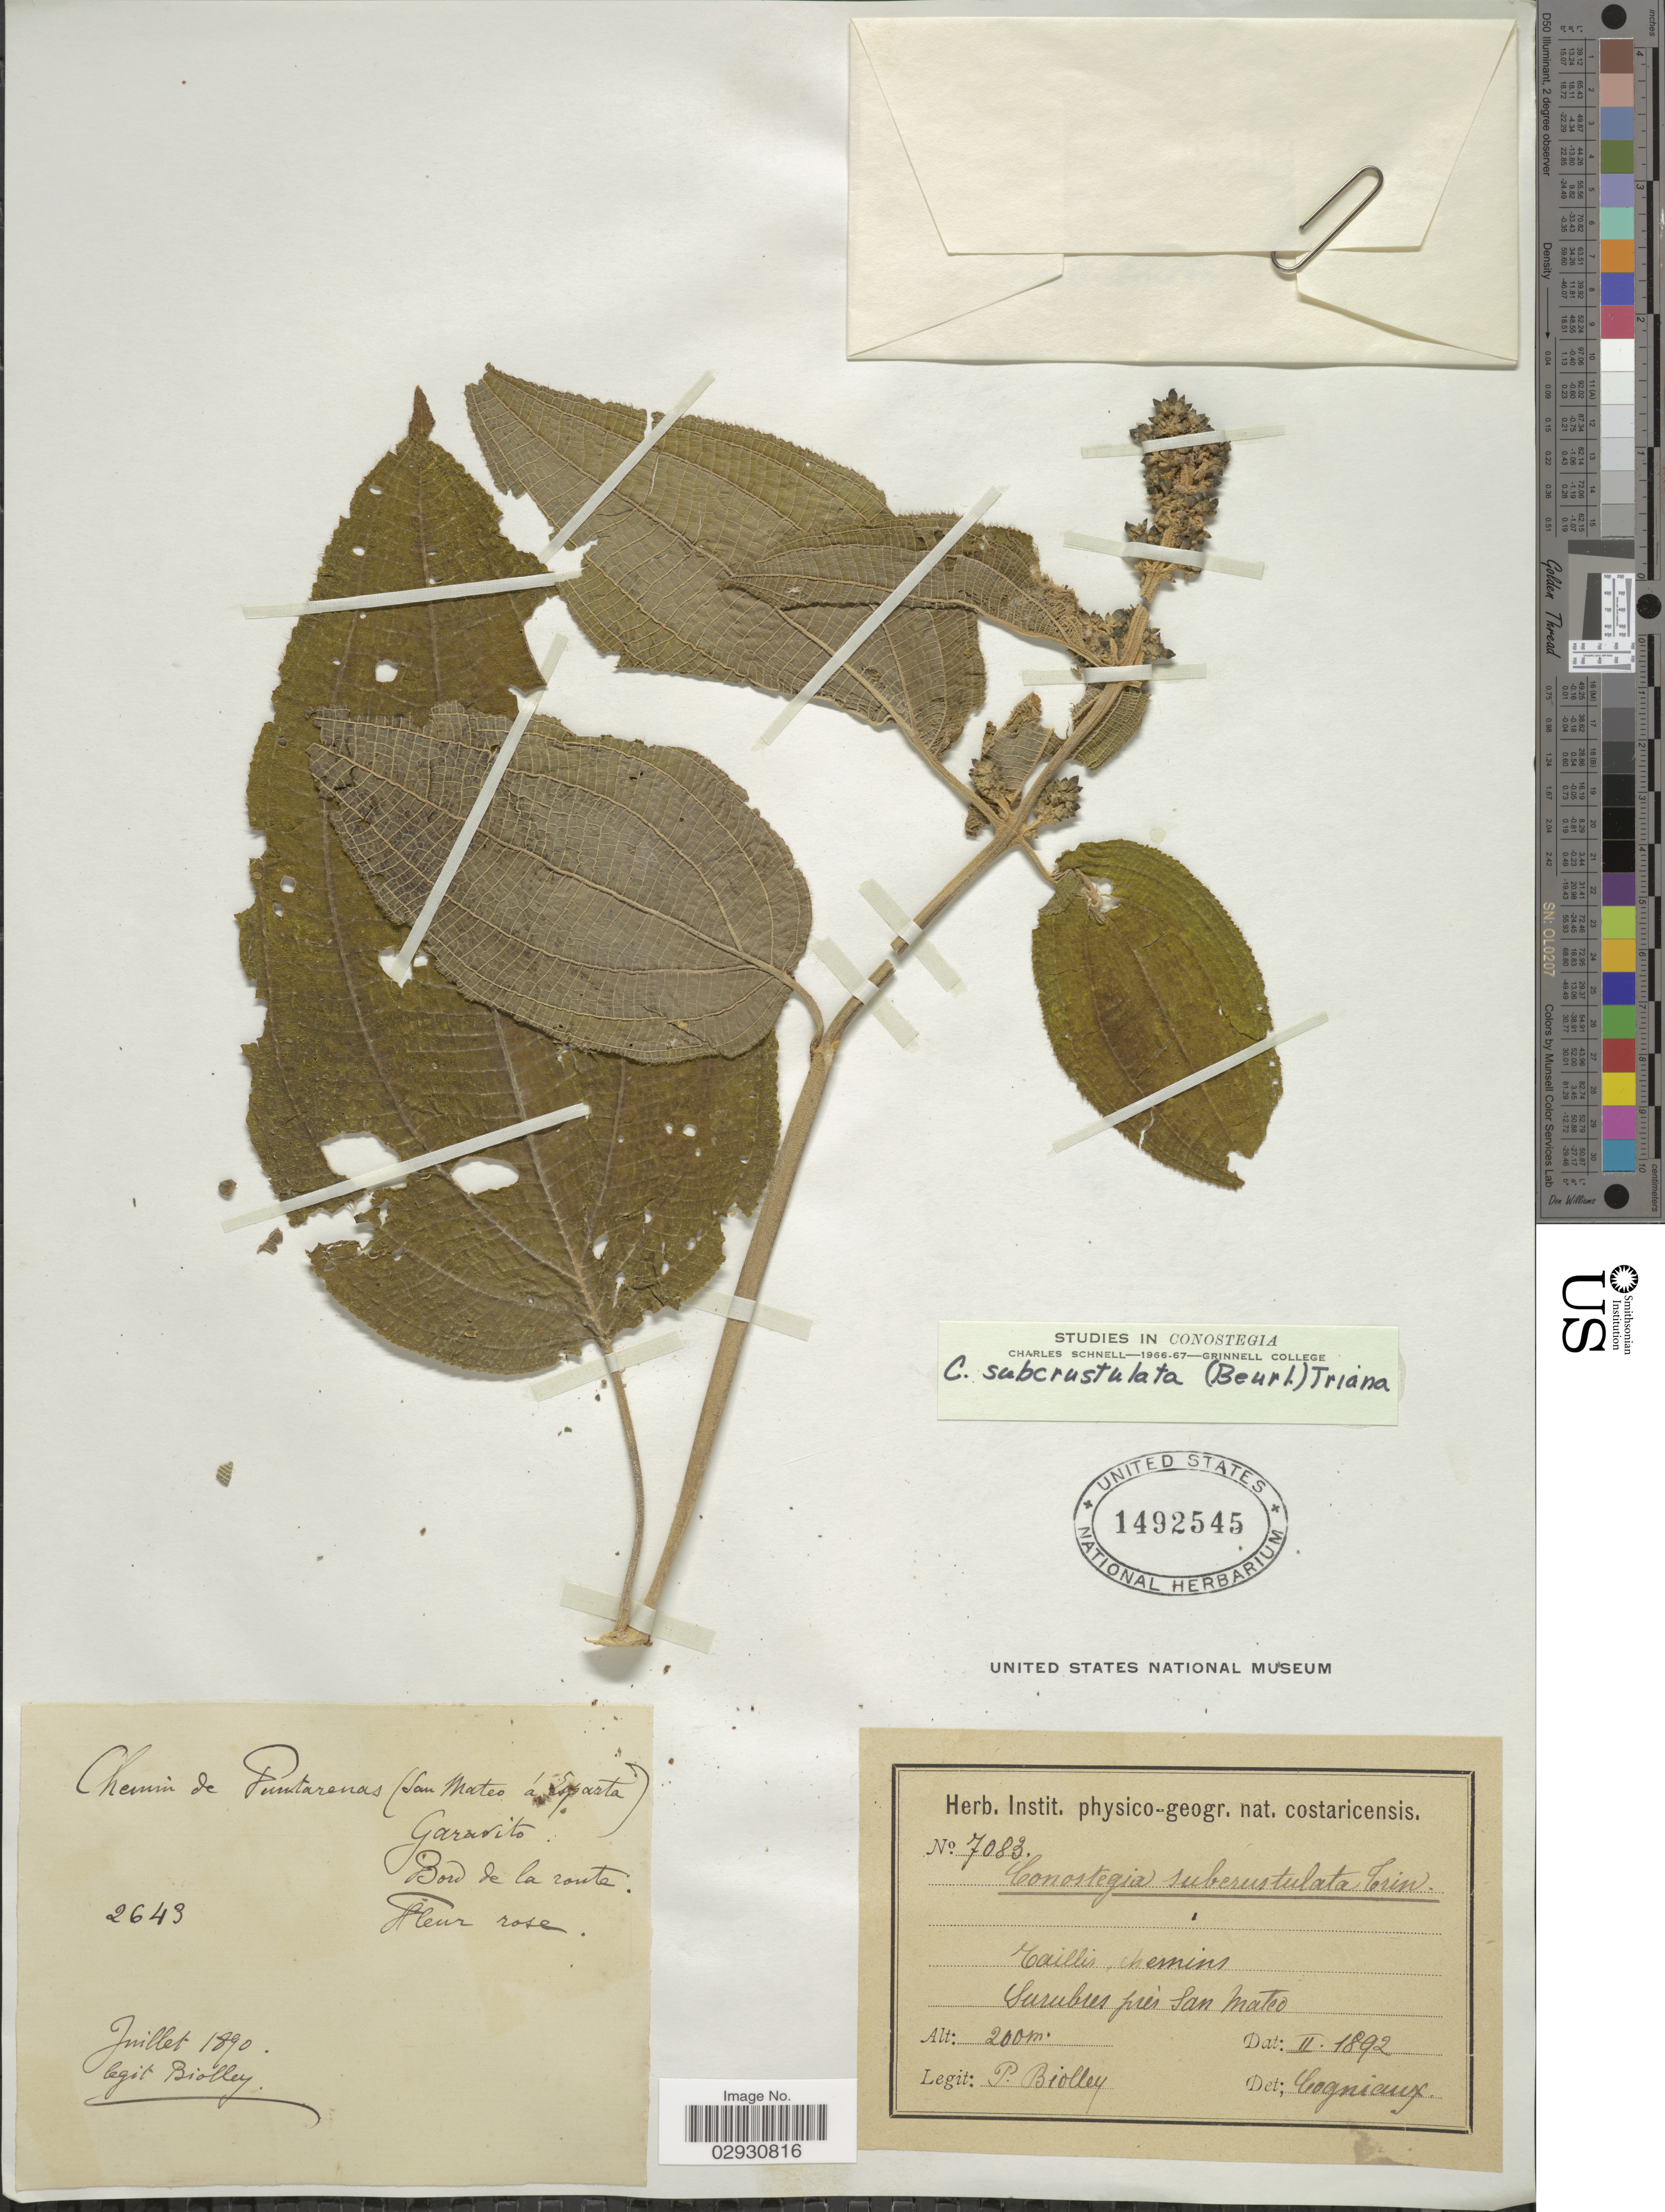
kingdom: Plantae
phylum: Tracheophyta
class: Magnoliopsida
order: Myrtales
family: Melastomataceae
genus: Conostegia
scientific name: Conostegia subcrustulata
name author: (Beurl.) Triana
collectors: P. Biolley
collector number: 7083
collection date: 1892-02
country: Costa Rica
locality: Taillis, chemins. Surubres prés San Mateo.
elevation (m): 200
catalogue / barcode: US 1492545